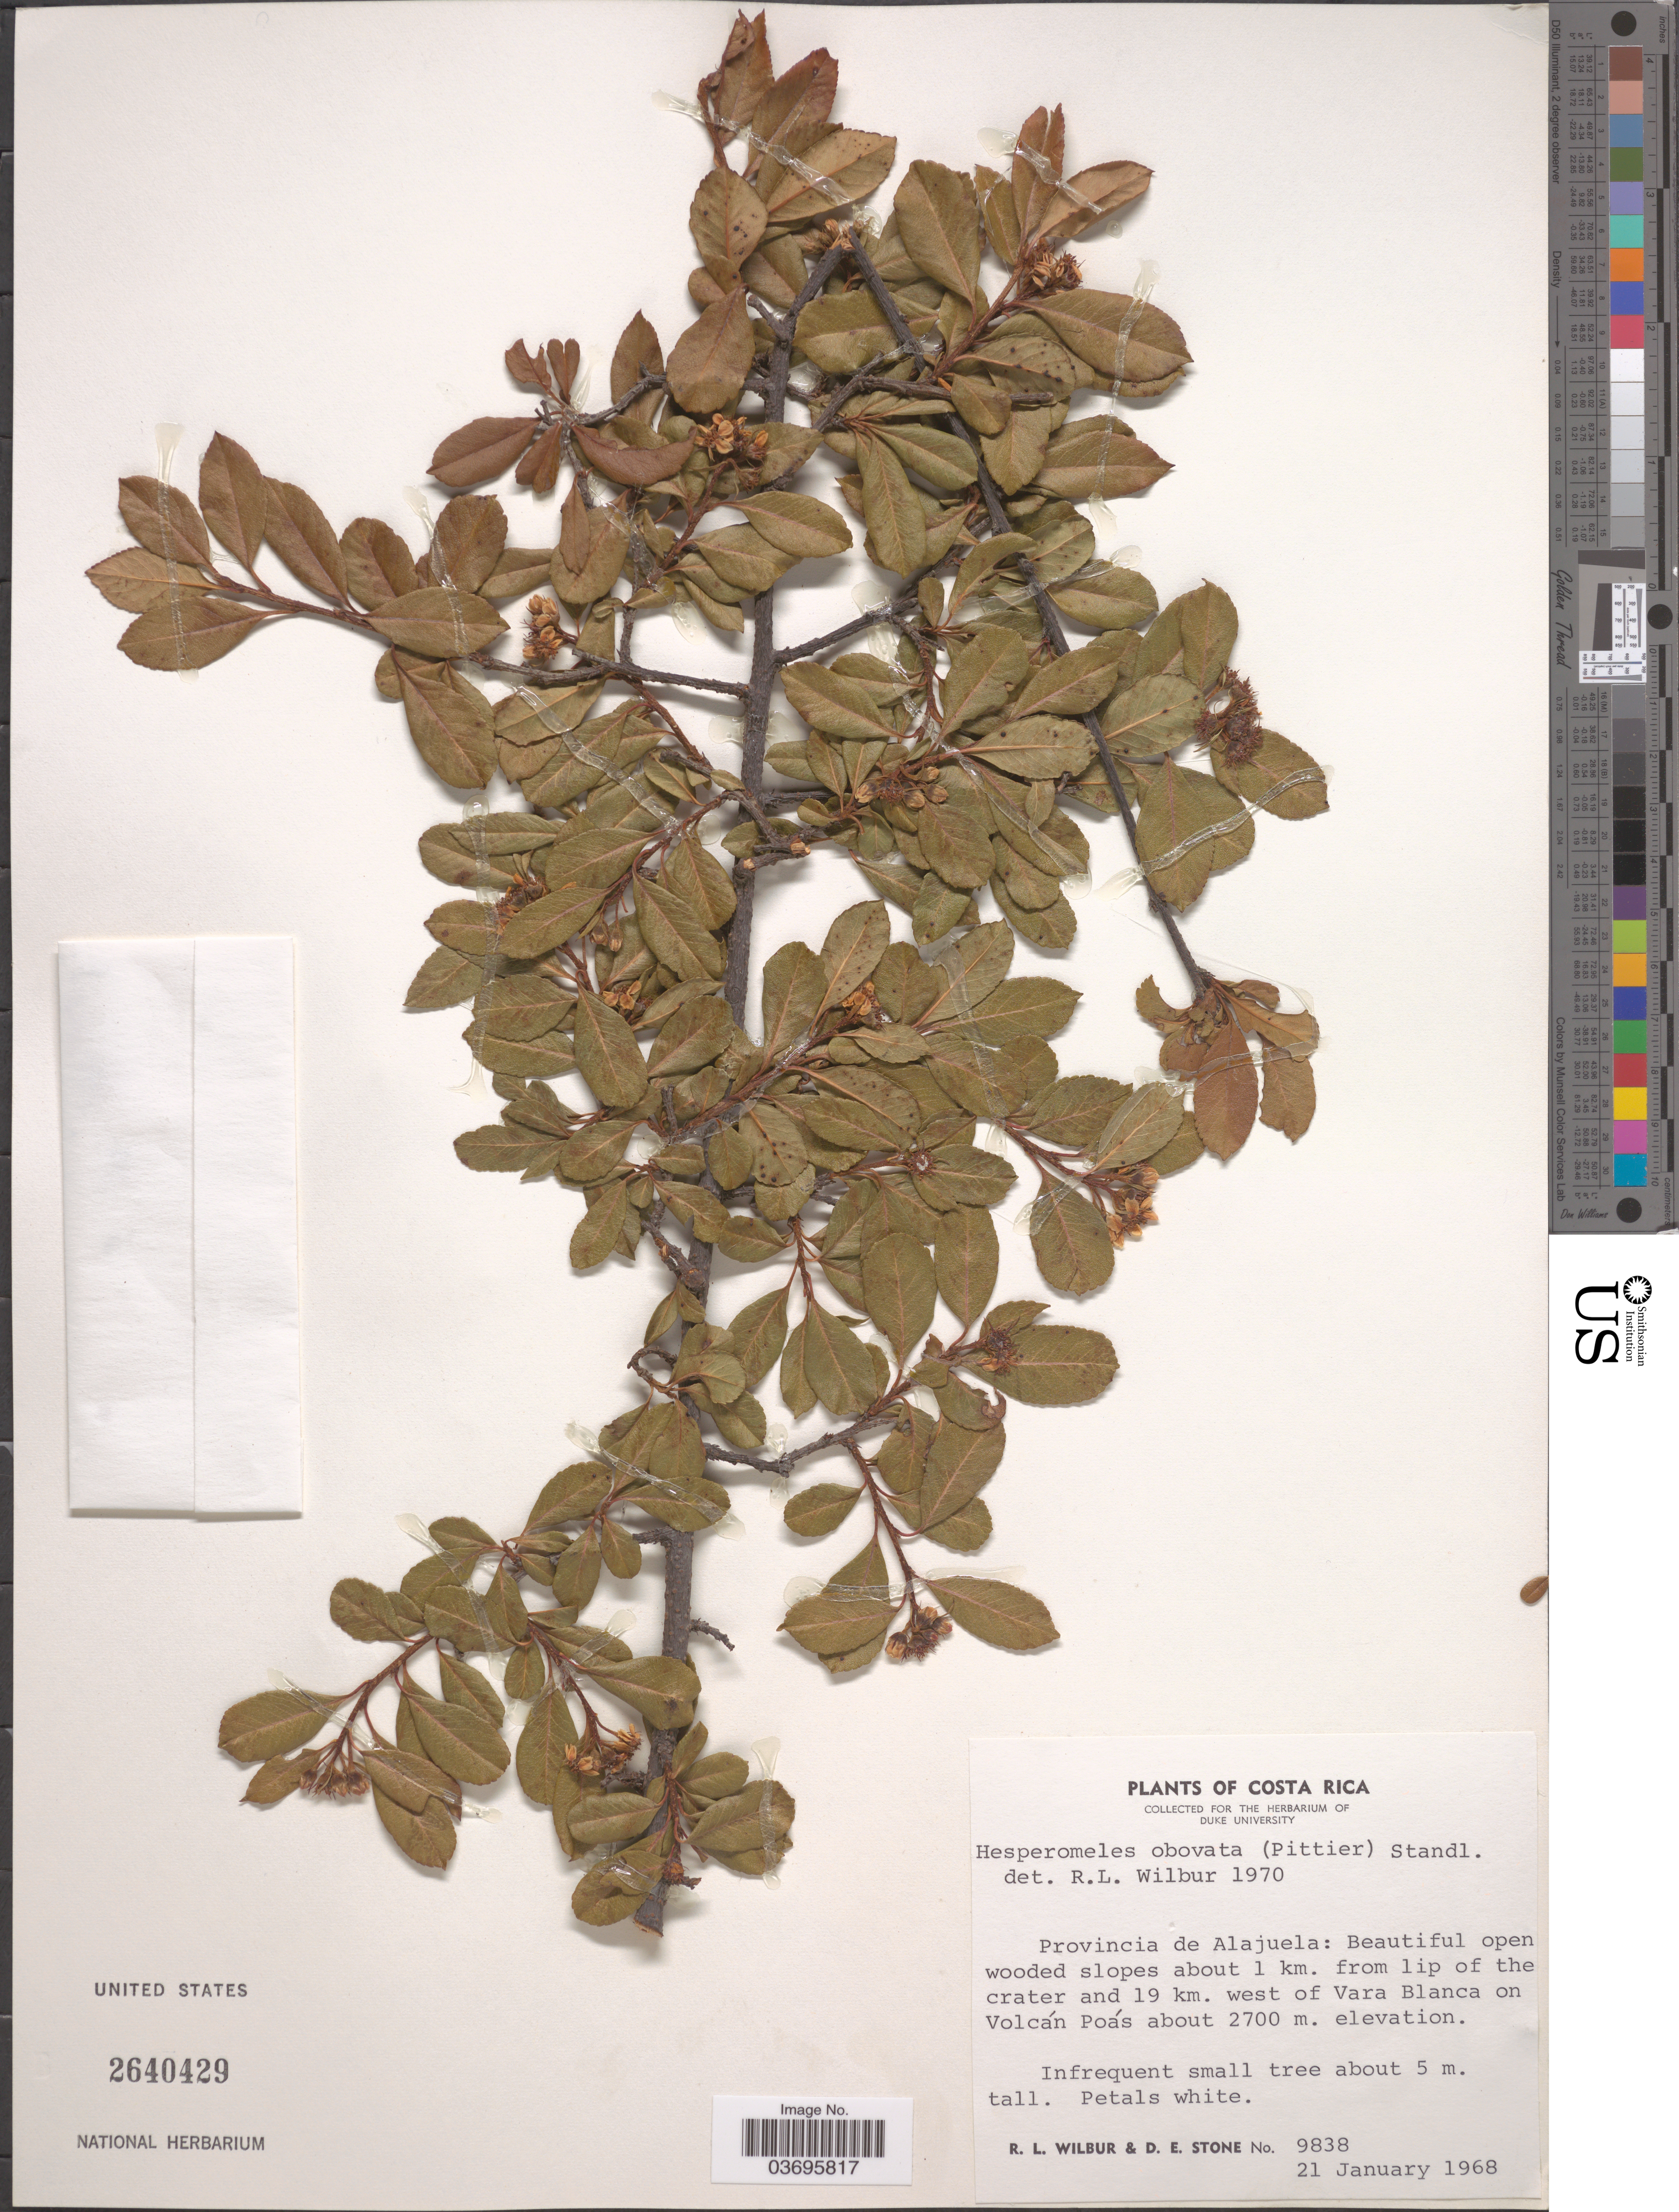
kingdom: Plantae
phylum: Tracheophyta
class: Magnoliopsida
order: Rosales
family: Rosaceae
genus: Hesperomeles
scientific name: Hesperomeles heterophylla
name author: (Ruiz & Pav.) Hook.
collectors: R. L. Wilbur & D. E. Stone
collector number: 9838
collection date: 1968-01-21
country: Costa Rica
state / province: Alajuela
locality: Beautiful open wooded slopes about 1 km. from lip of the crater and 19 km. west of Vara Blanca on Volcán Poás.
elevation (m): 2700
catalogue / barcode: US 2640429